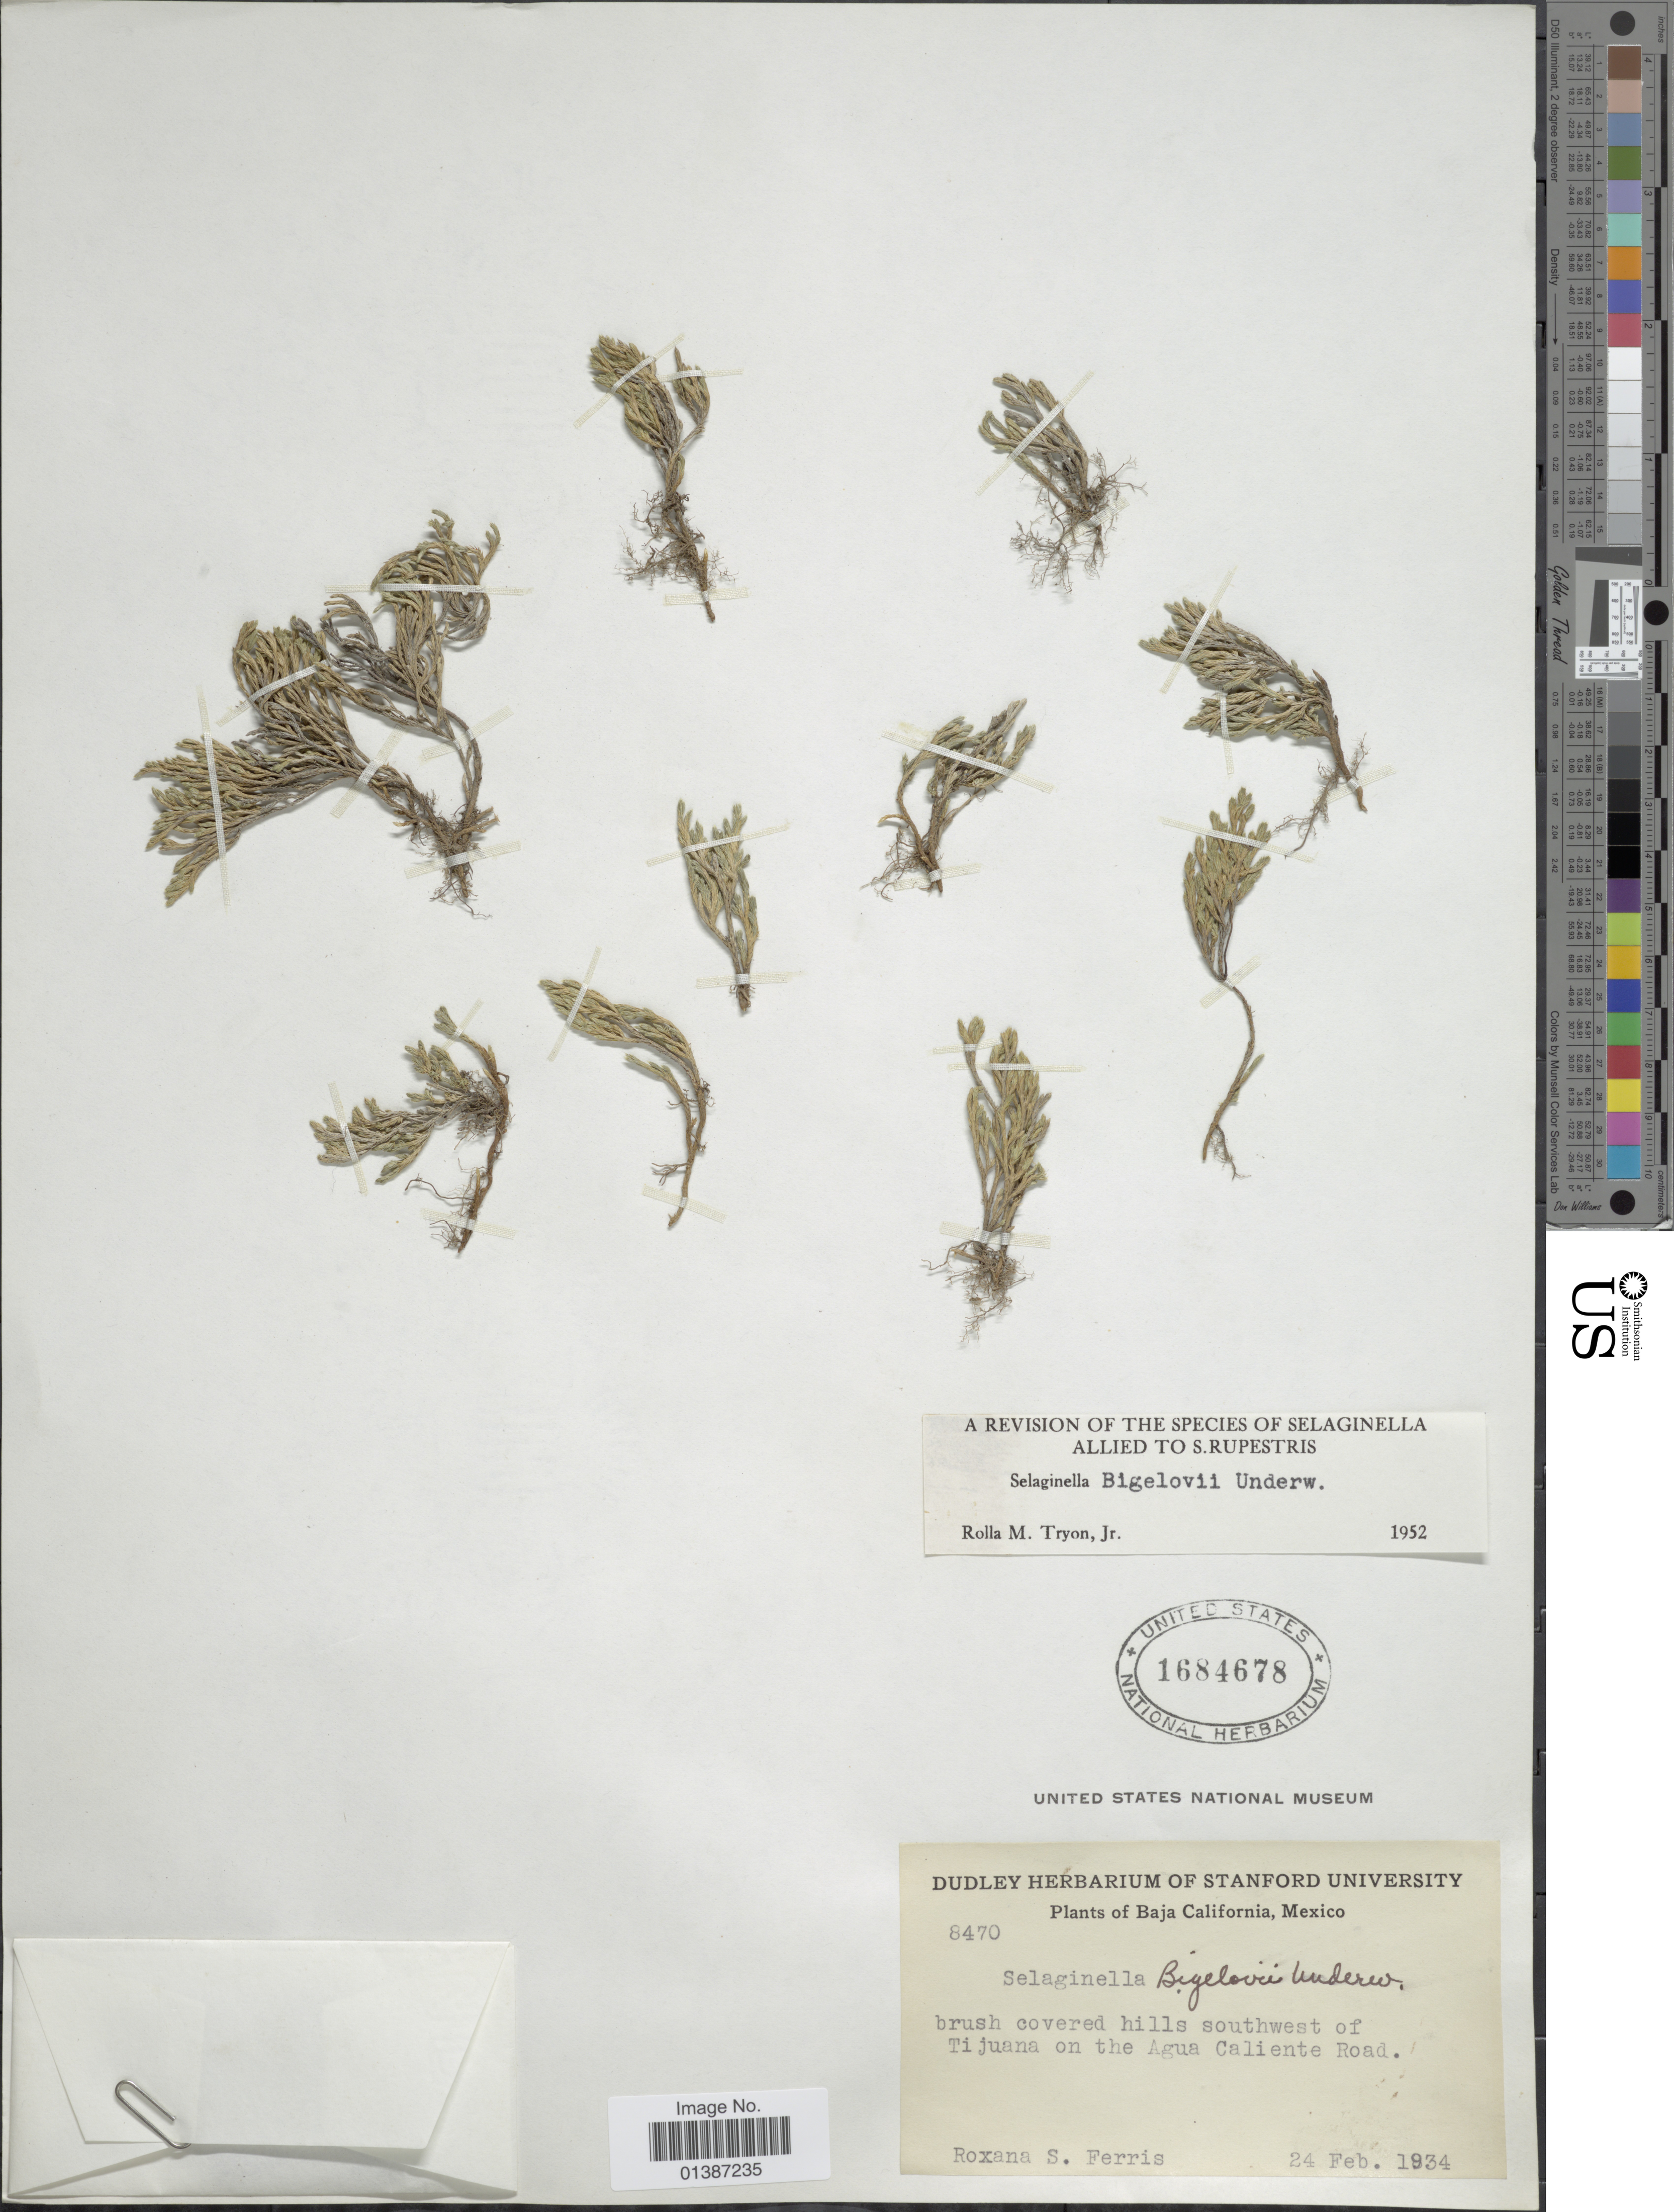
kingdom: Plantae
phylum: Tracheophyta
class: Lycopodiopsida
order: Selaginellales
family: Selaginellaceae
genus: Selaginella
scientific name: Selaginella bigelovii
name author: Underw.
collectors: R. S. Ferris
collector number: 8470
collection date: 1934-02-24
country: Mexico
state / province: Baja California Norte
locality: Brush covered hills southwest of Tijuana on the Agua Caliente Road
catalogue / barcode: US 1684678